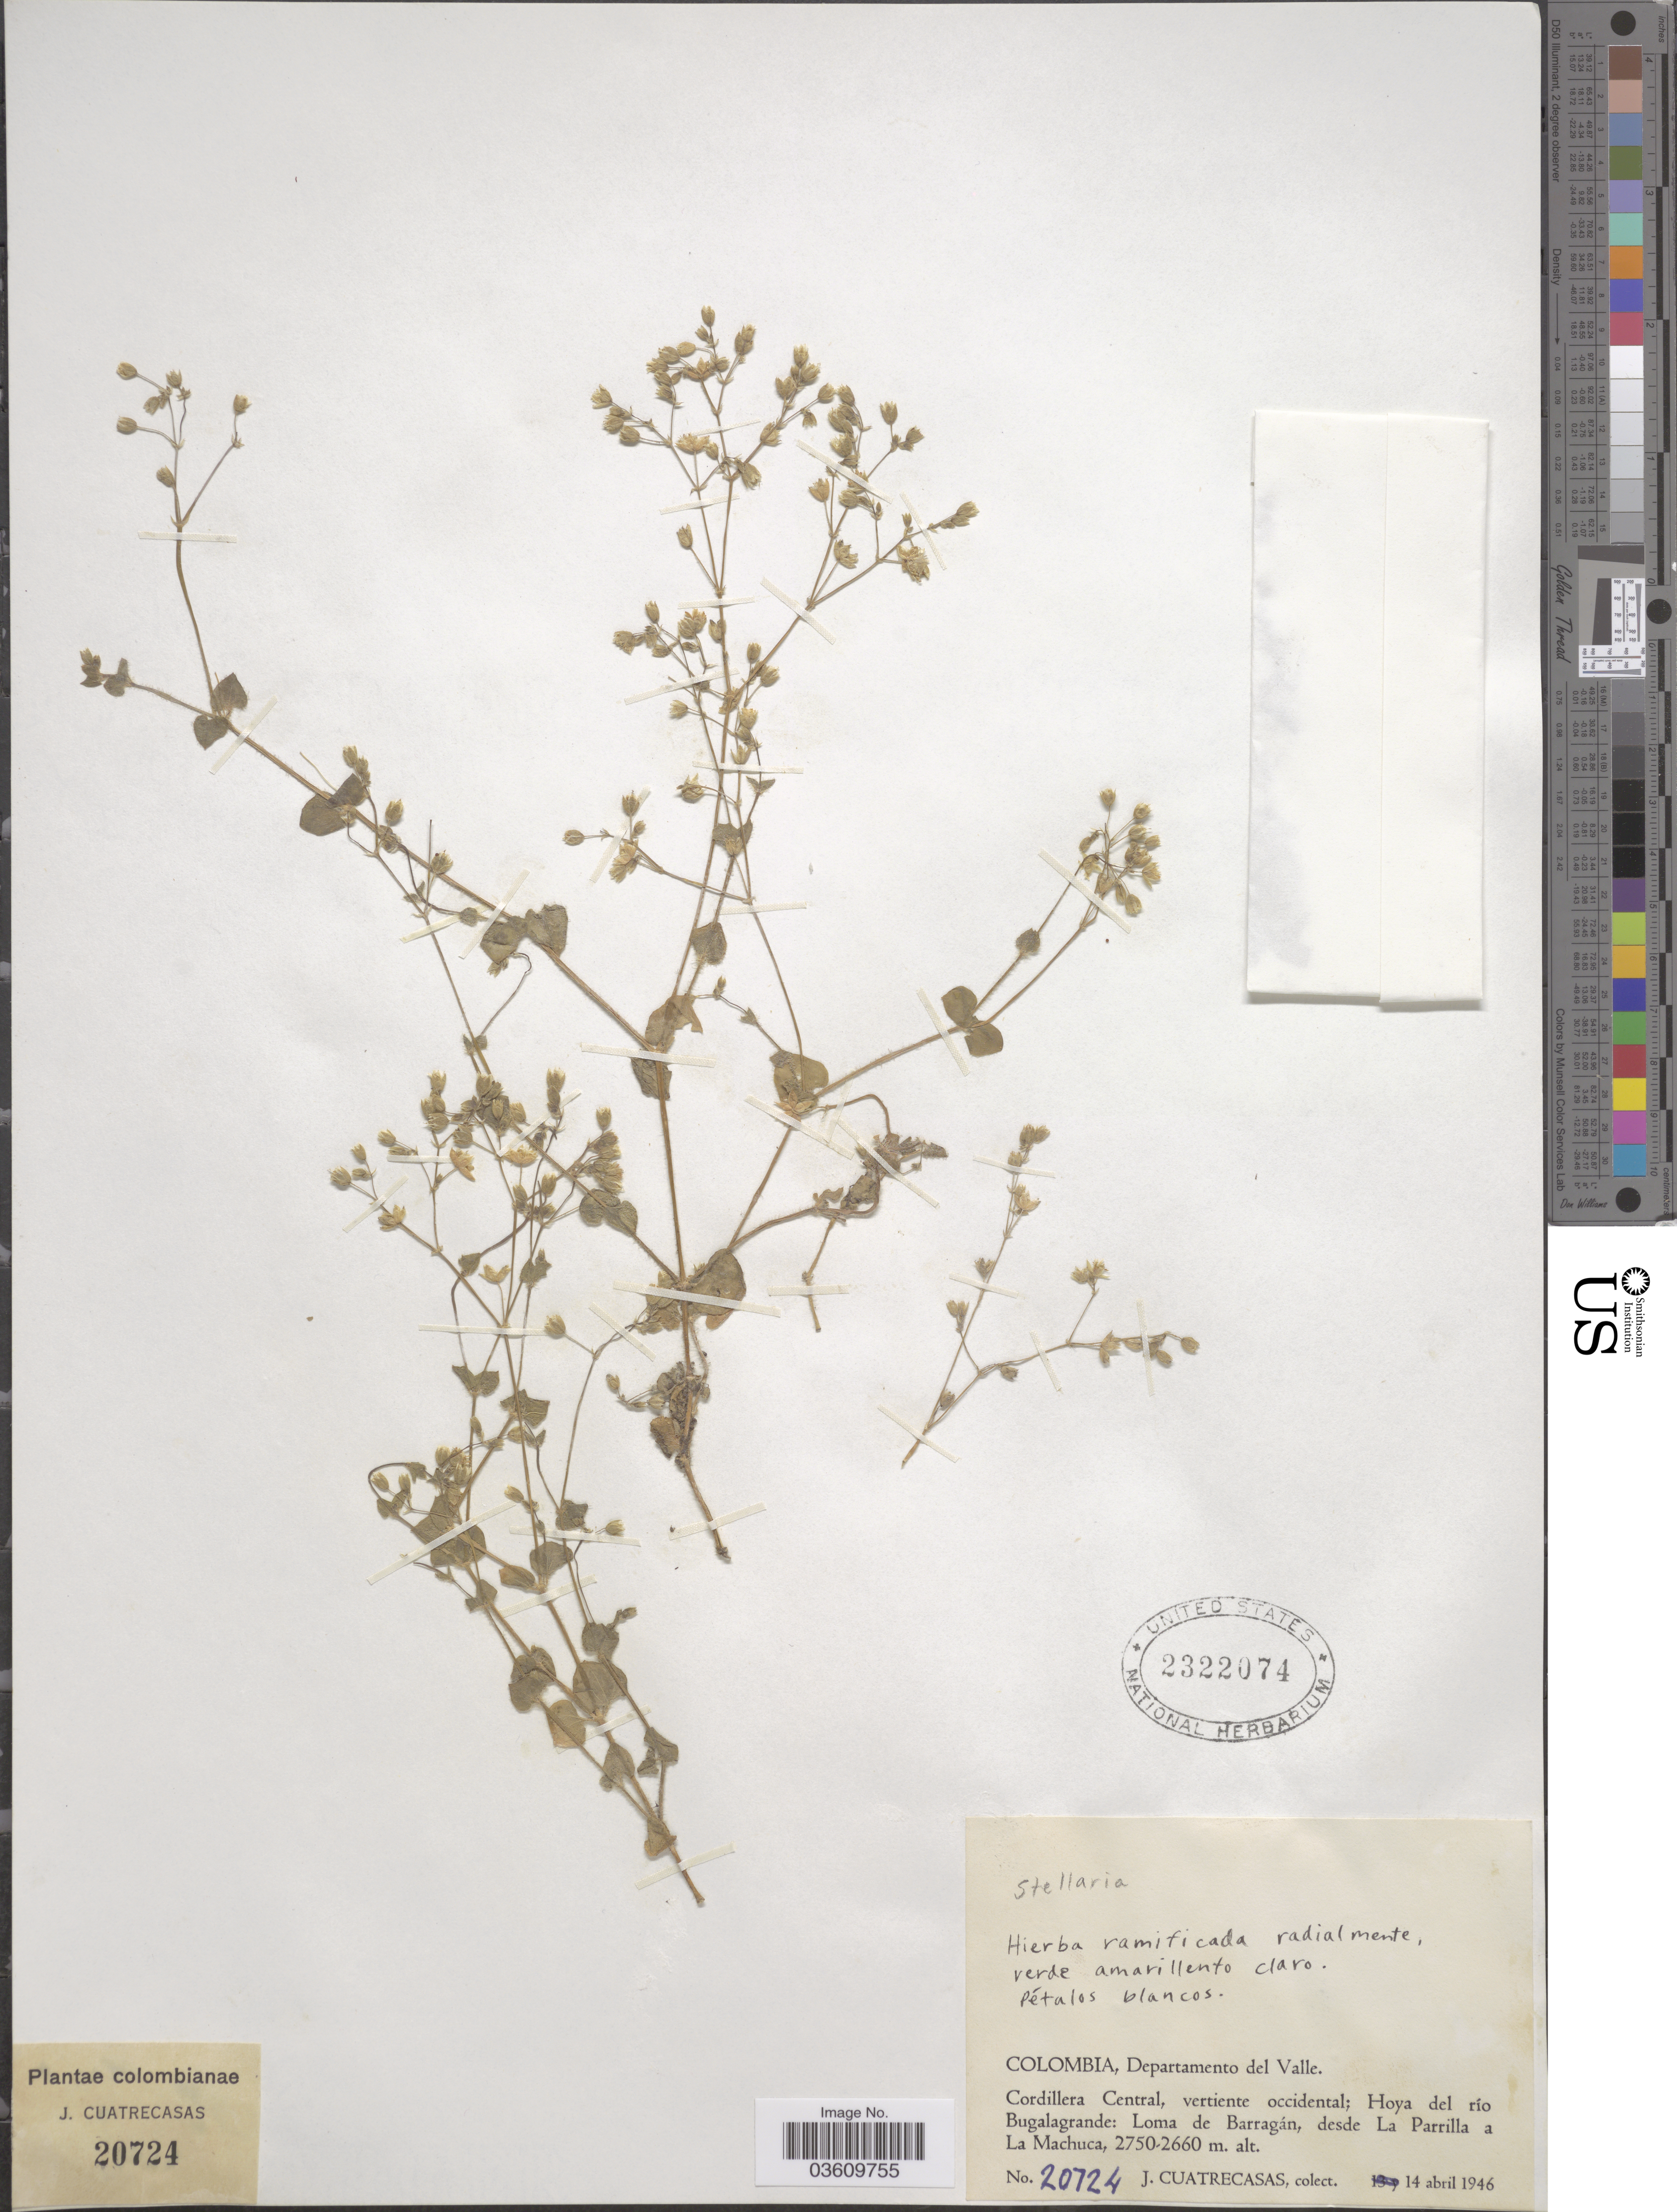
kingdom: Plantae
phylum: Tracheophyta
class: Magnoliopsida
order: Caryophyllales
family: Caryophyllaceae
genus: Stellaria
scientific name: Stellaria sp.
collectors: J. Cuatrecasas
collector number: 20724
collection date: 1946-04-14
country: Colombia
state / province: Valle del Cauca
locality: Departamento del Valle. Cordillera Central, vertiente occidental; Hoya del río Bugalagrande: Loma de Barragán, desde La Parrilla a La Machuca.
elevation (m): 2660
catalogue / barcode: US 2322074